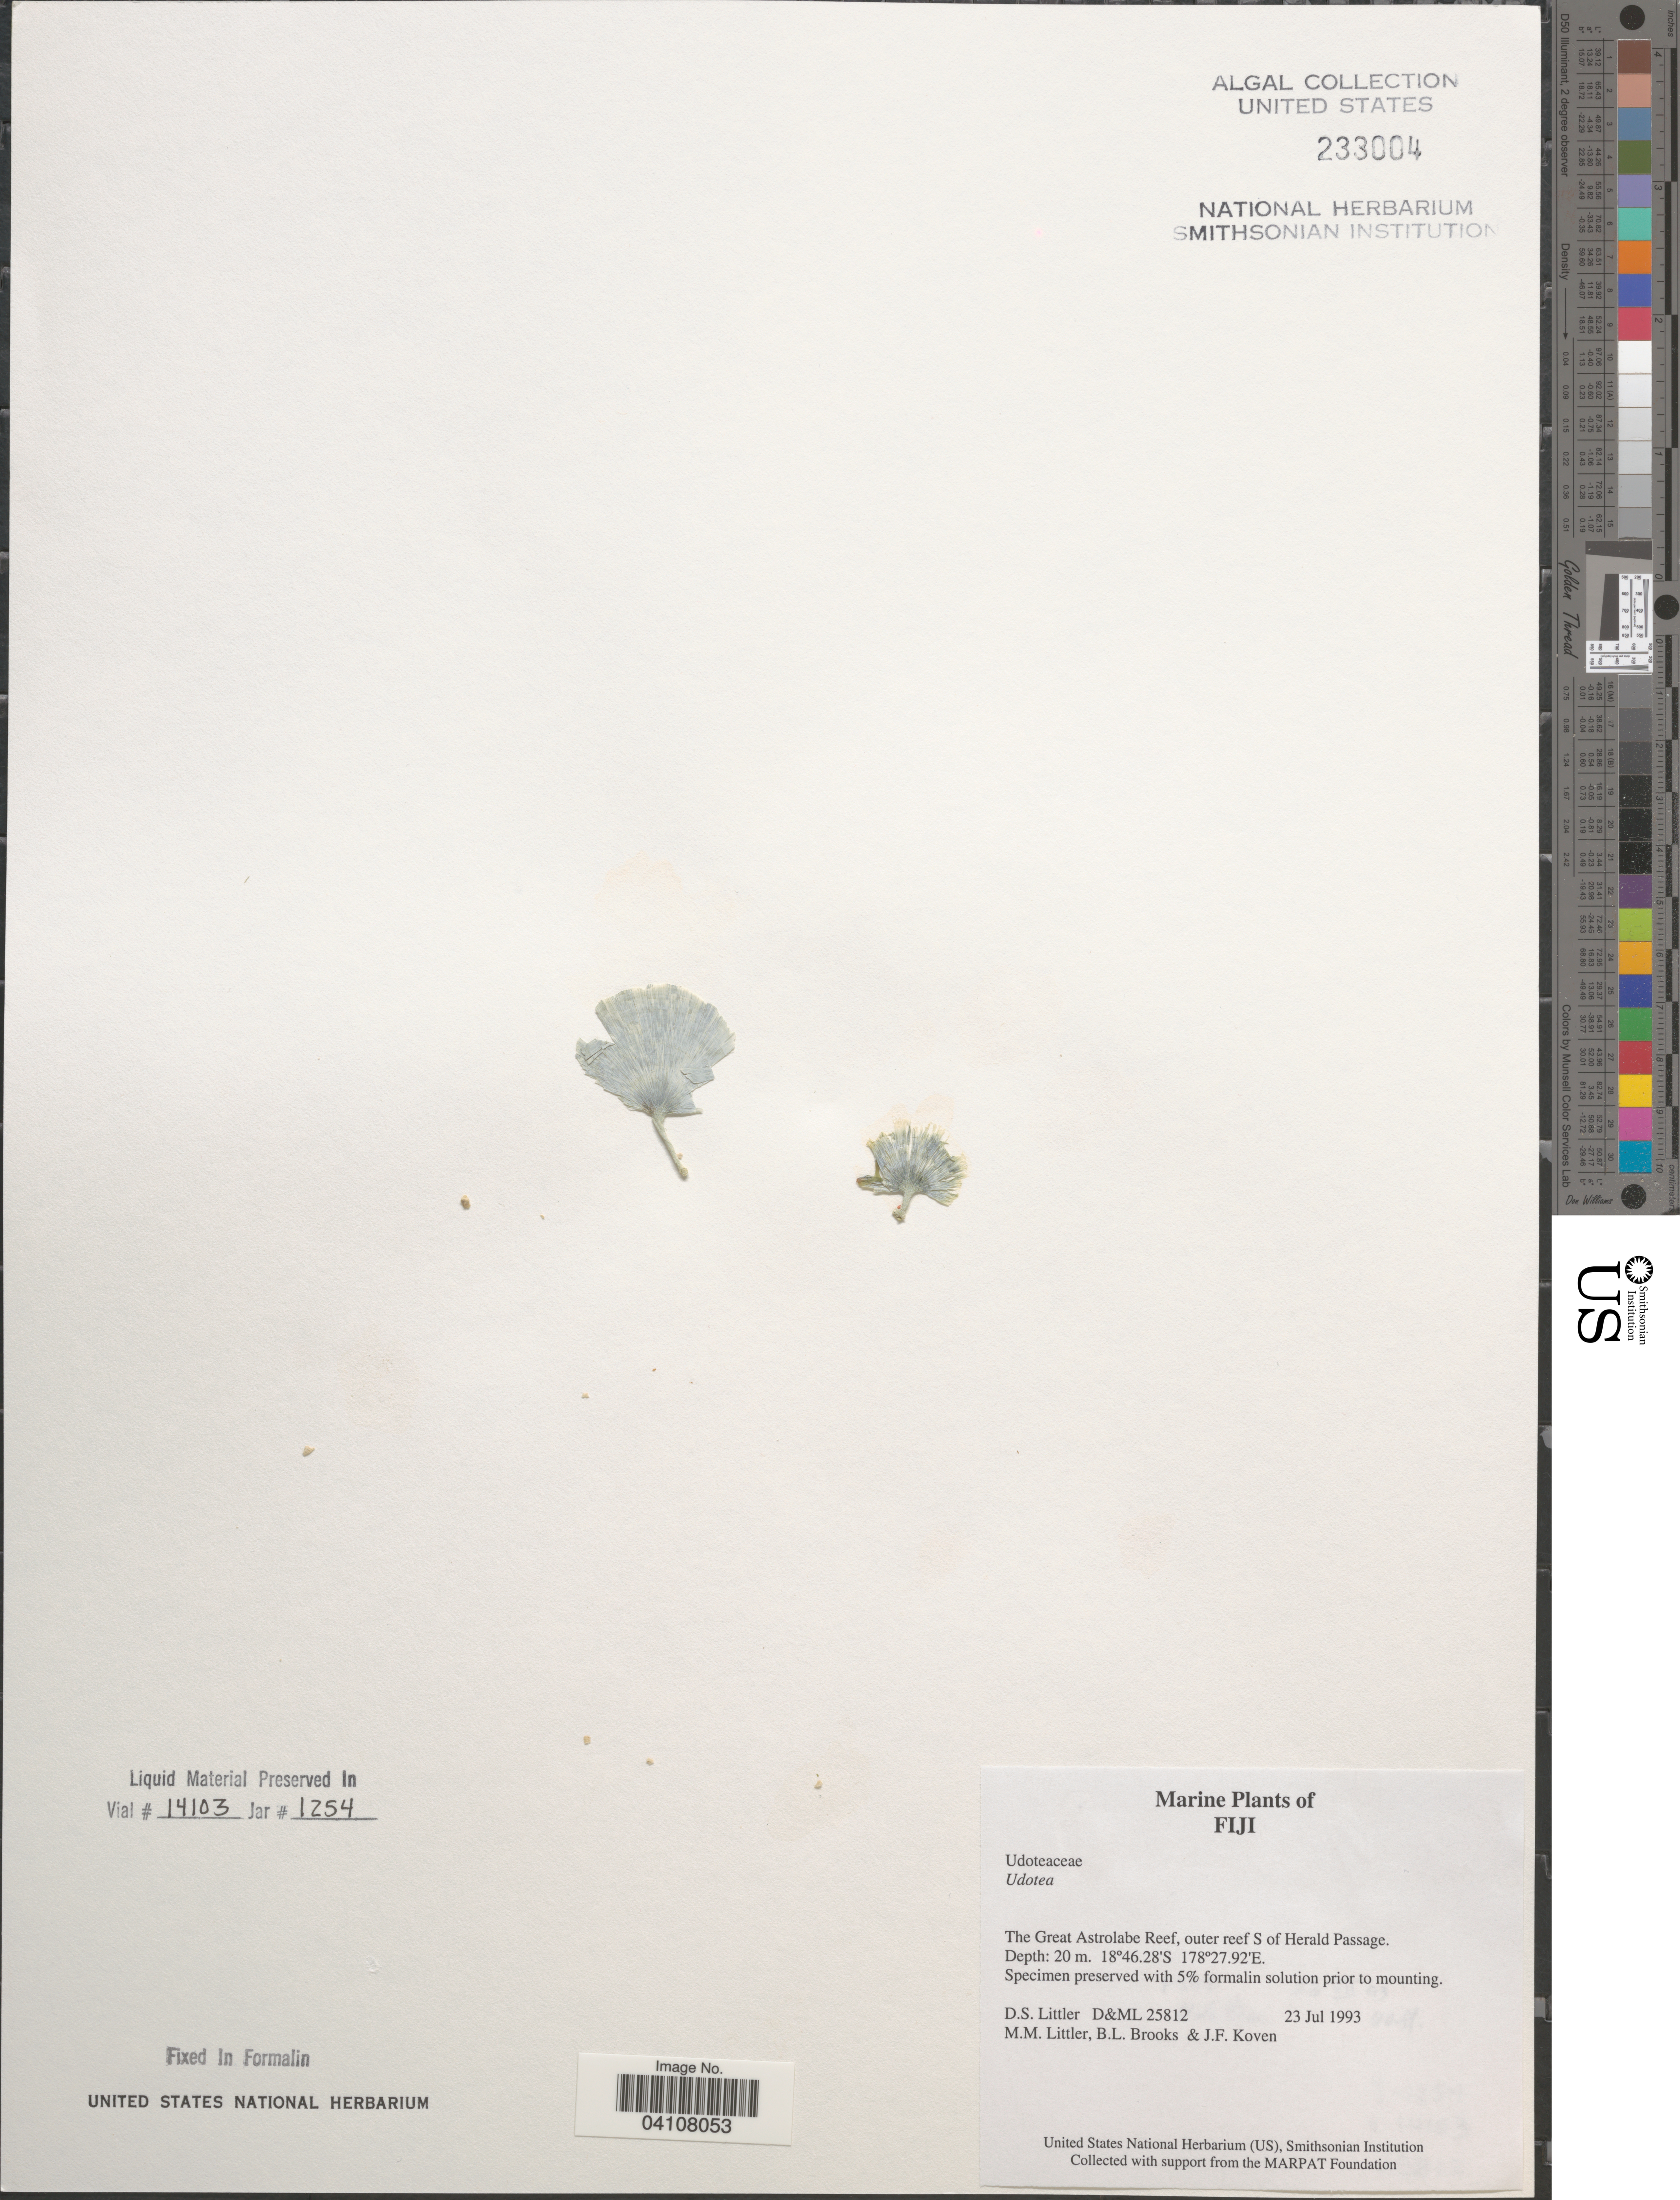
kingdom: Plantae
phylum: Chlorophyta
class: Ulvophyceae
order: Bryopsidales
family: Udoteaceae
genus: Udotea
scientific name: Udotea sp.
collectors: D. S. Littler, B. Brooks & J. Koven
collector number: D&ML25812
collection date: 1993-07-23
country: Fiji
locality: The Great Astrolabe Reef, outer reef S of Herald Passage.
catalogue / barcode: US 233004